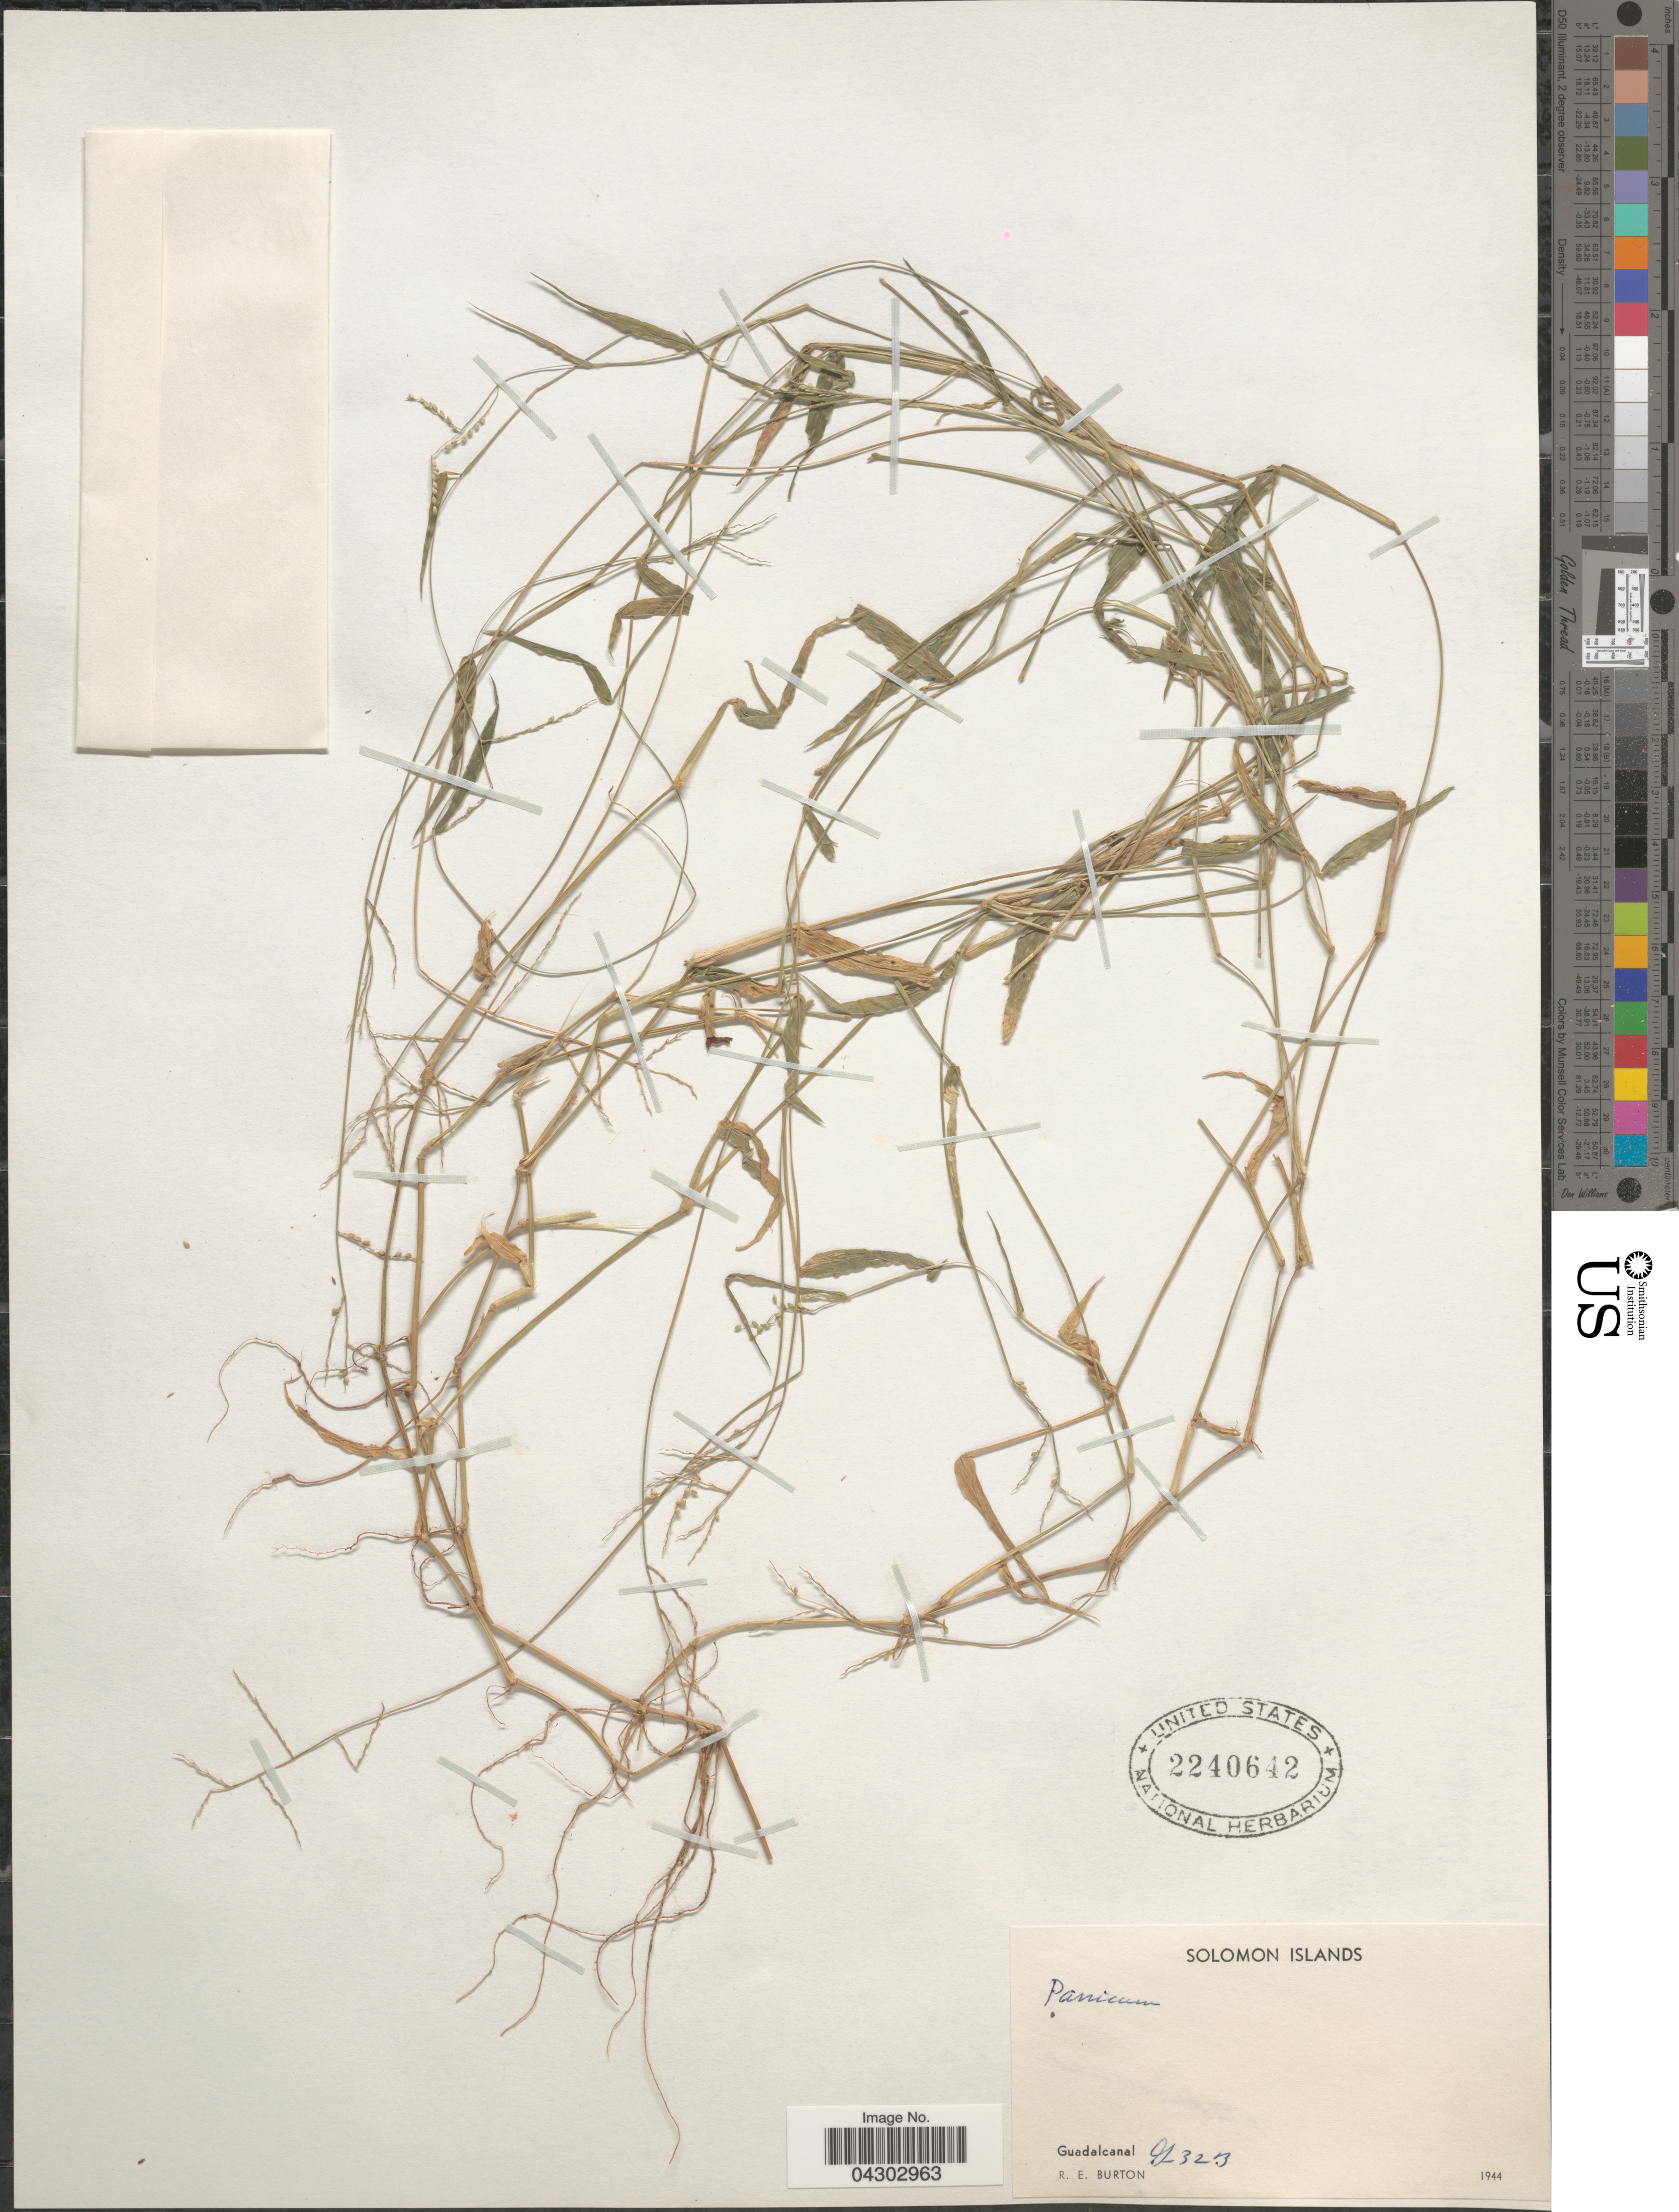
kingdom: Plantae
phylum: Tracheophyta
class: Liliopsida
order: Poales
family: Poaceae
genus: Panicum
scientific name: Panicum sp.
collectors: R. Burton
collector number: G32B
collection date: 1944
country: Solomon Islands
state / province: Solomon Islands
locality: Guadalcanal.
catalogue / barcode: US 2240642